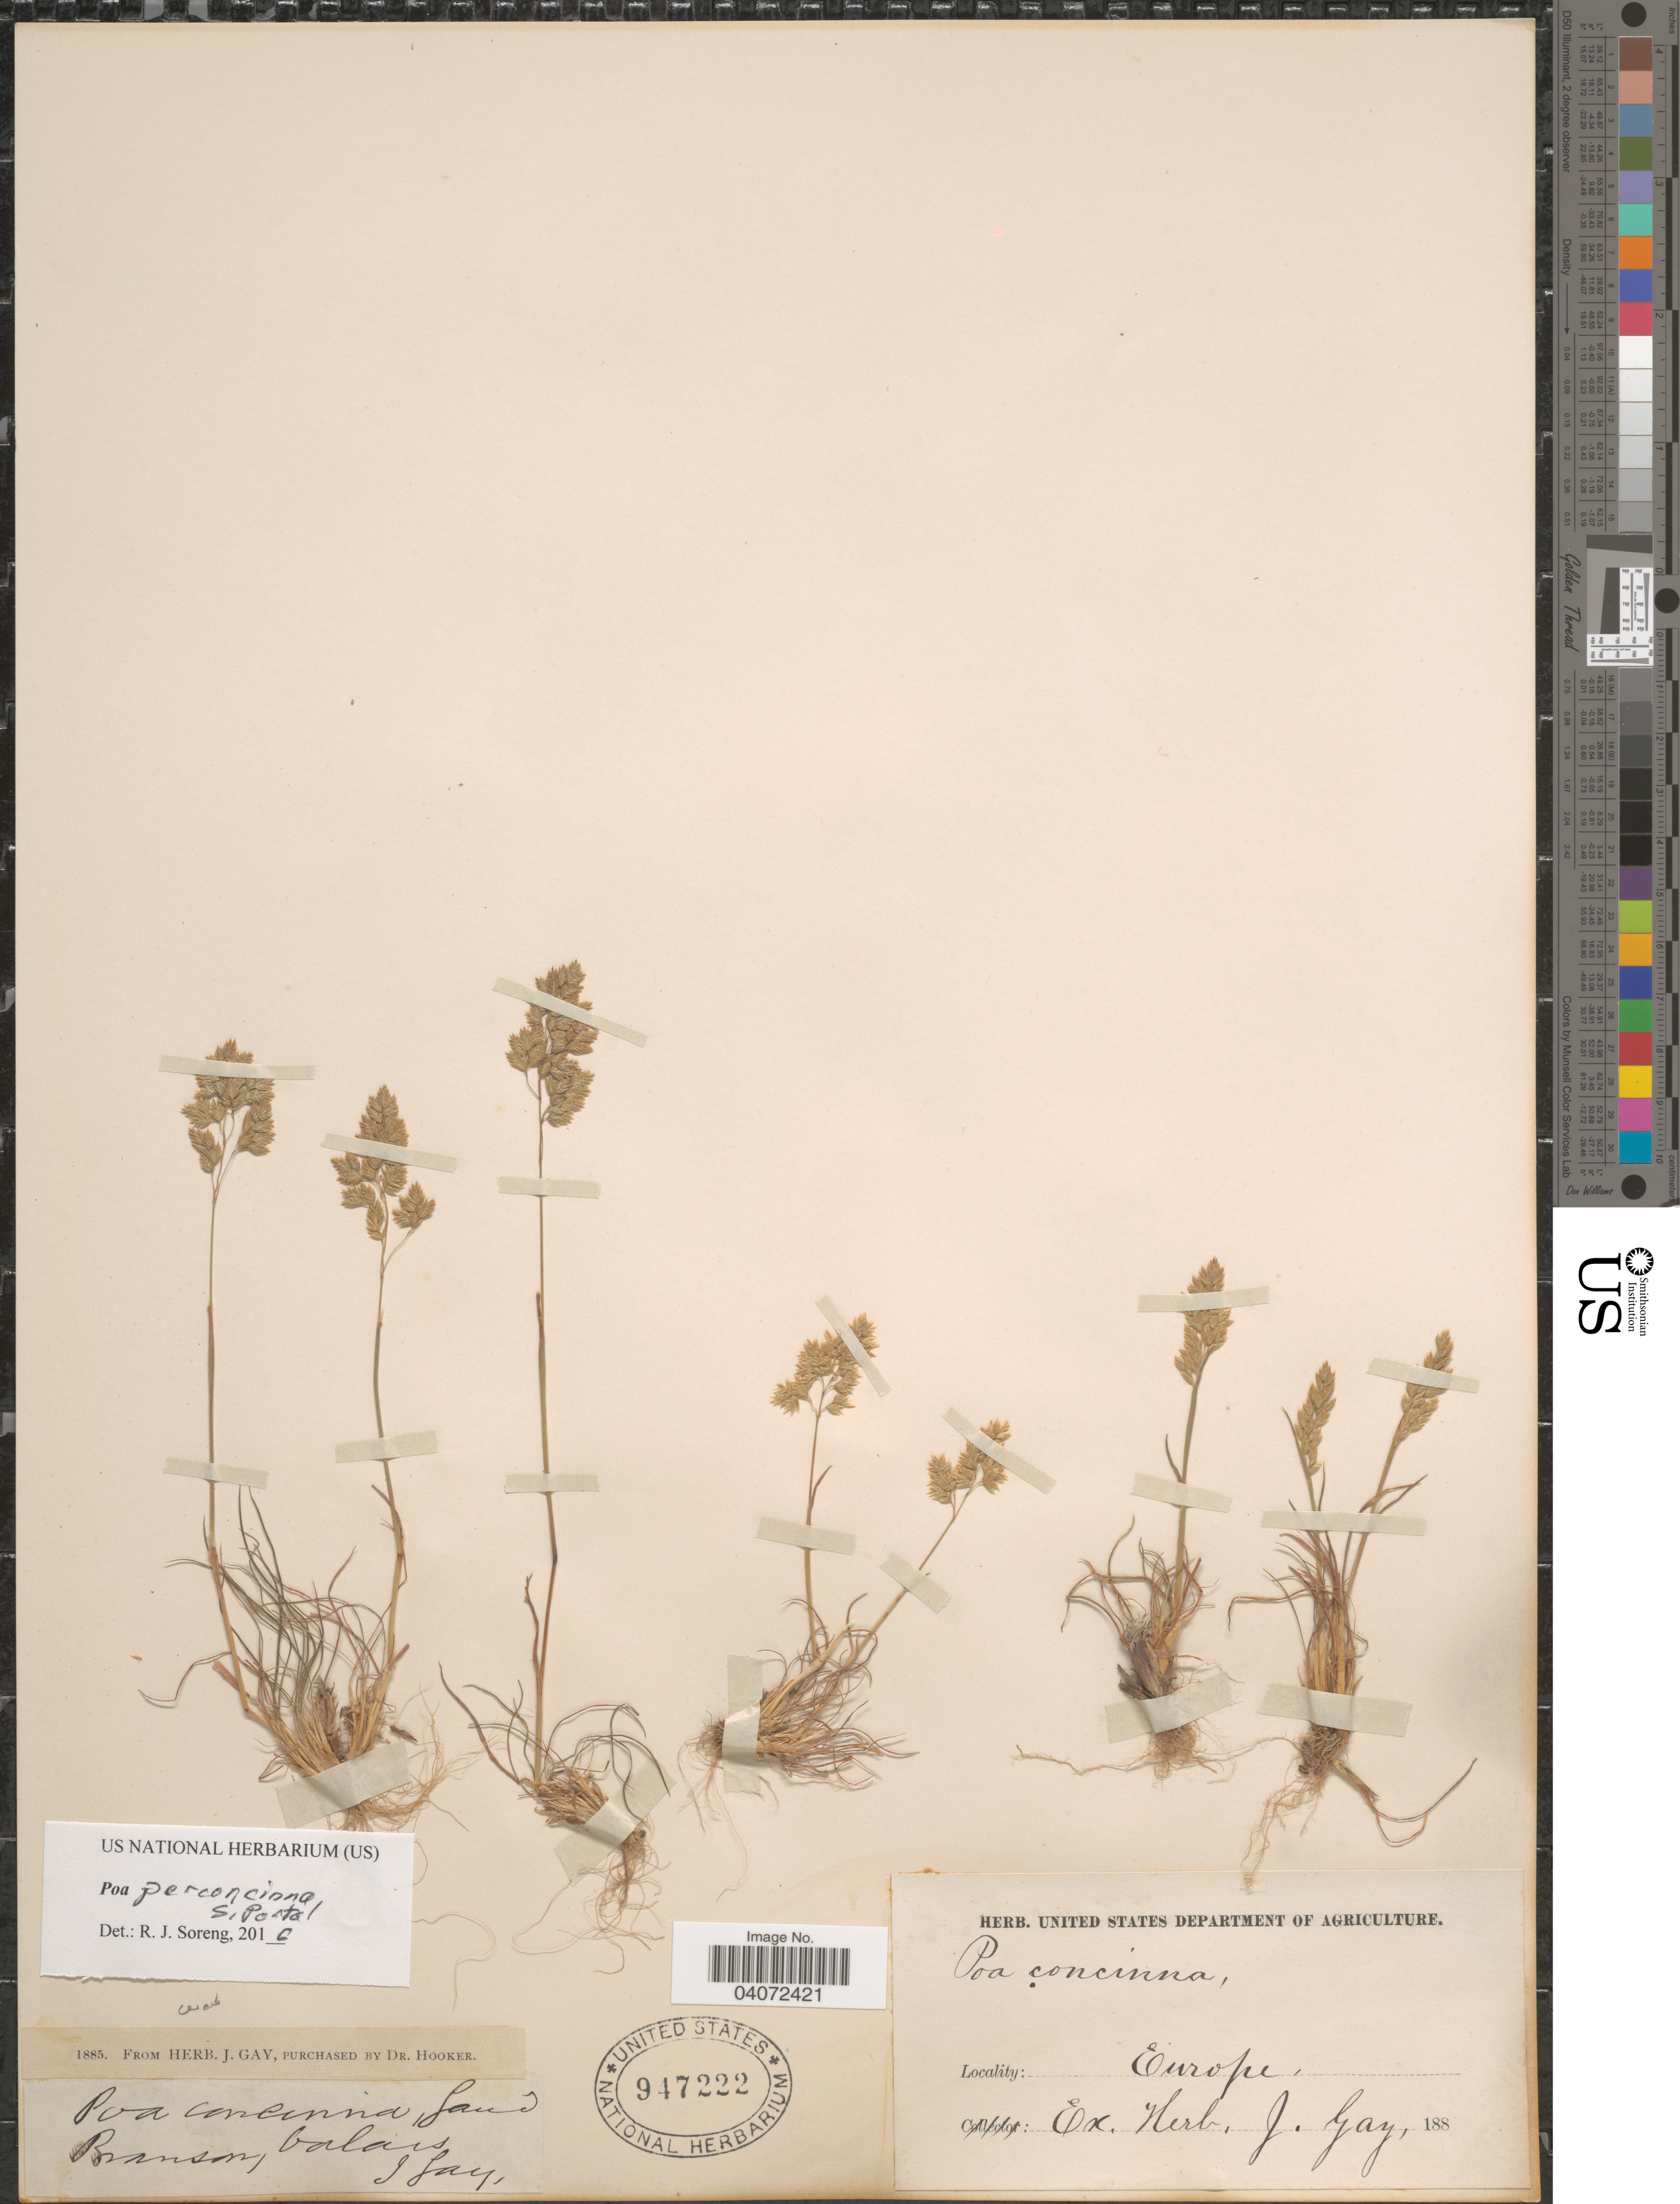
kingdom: Plantae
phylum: Tracheophyta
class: Liliopsida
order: Poales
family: Poaceae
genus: Poa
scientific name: Poa perconcinna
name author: J.R. Edm.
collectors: J. Gay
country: Switzerland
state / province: Valais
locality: Branson.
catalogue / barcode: US 947222